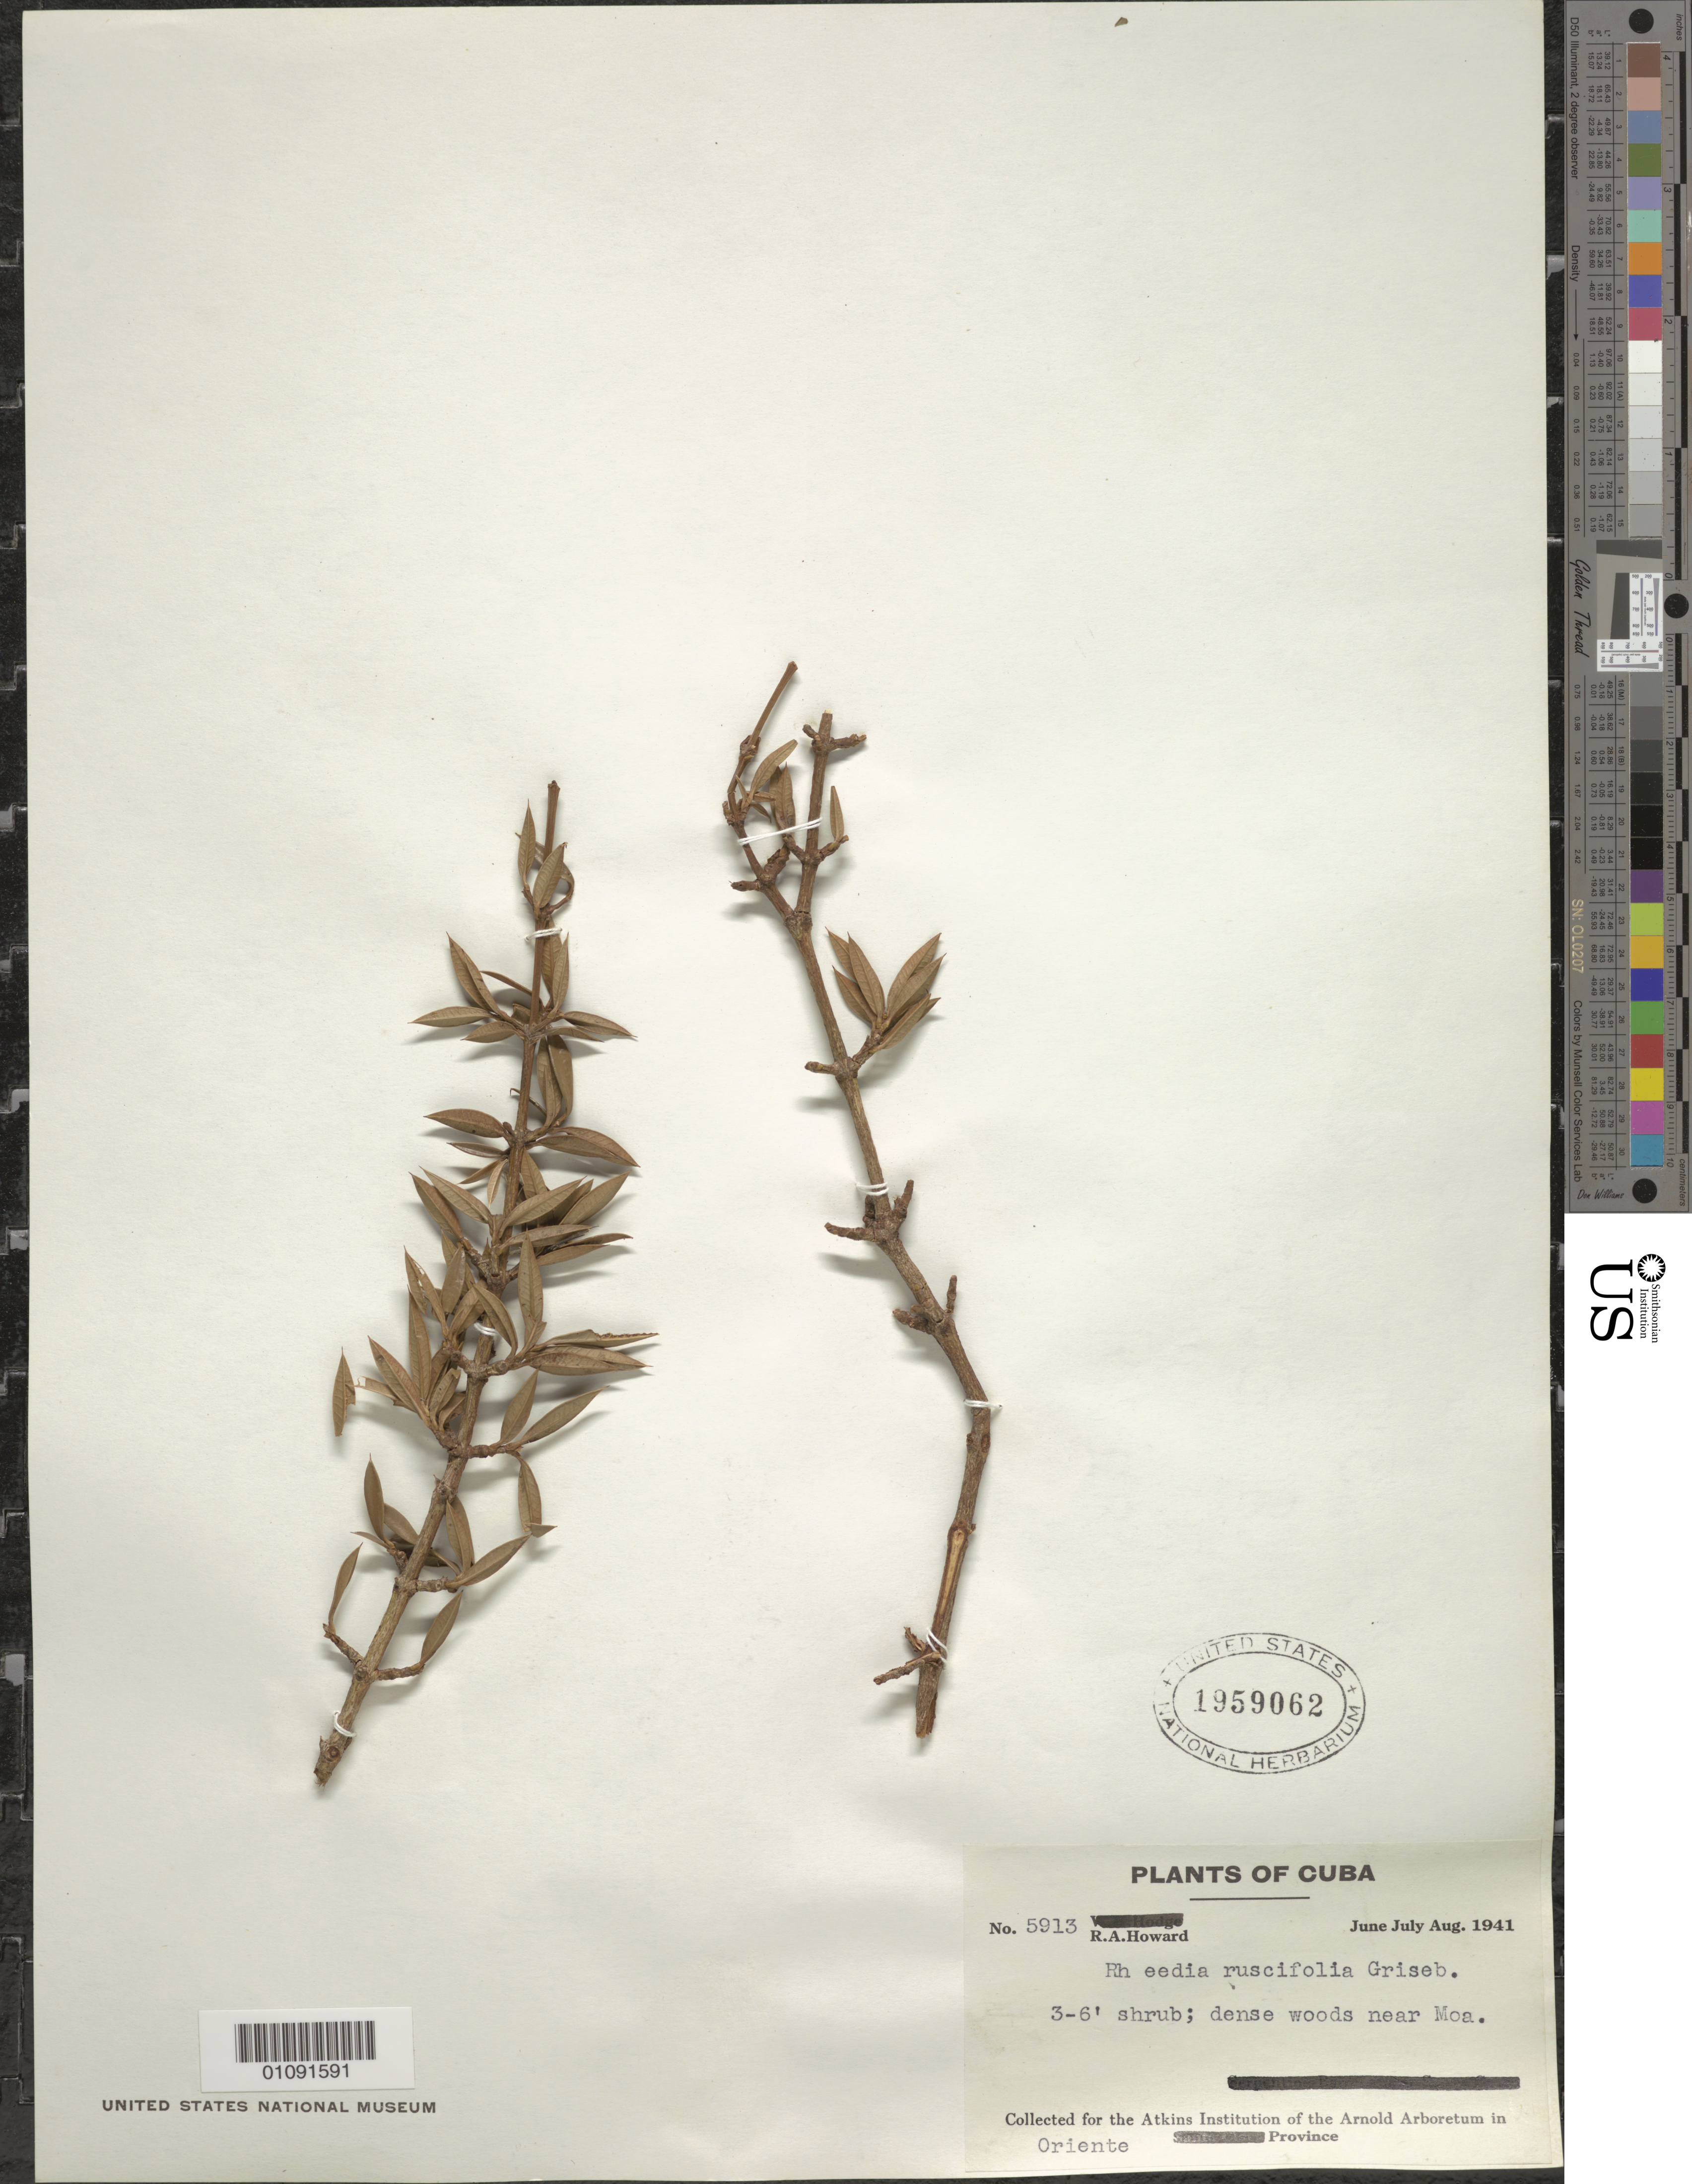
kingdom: Plantae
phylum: Tracheophyta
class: Magnoliopsida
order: Malpighiales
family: Clusiaceae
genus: Garcinia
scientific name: Garcinia ruscifolia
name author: (Griseb.) Borhidi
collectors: R. A. Howard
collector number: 5913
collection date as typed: Jun 1941 to Jul 1941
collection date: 1941-06/1941-07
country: Cuba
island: Cuba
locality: Oriente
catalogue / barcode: US 1959062